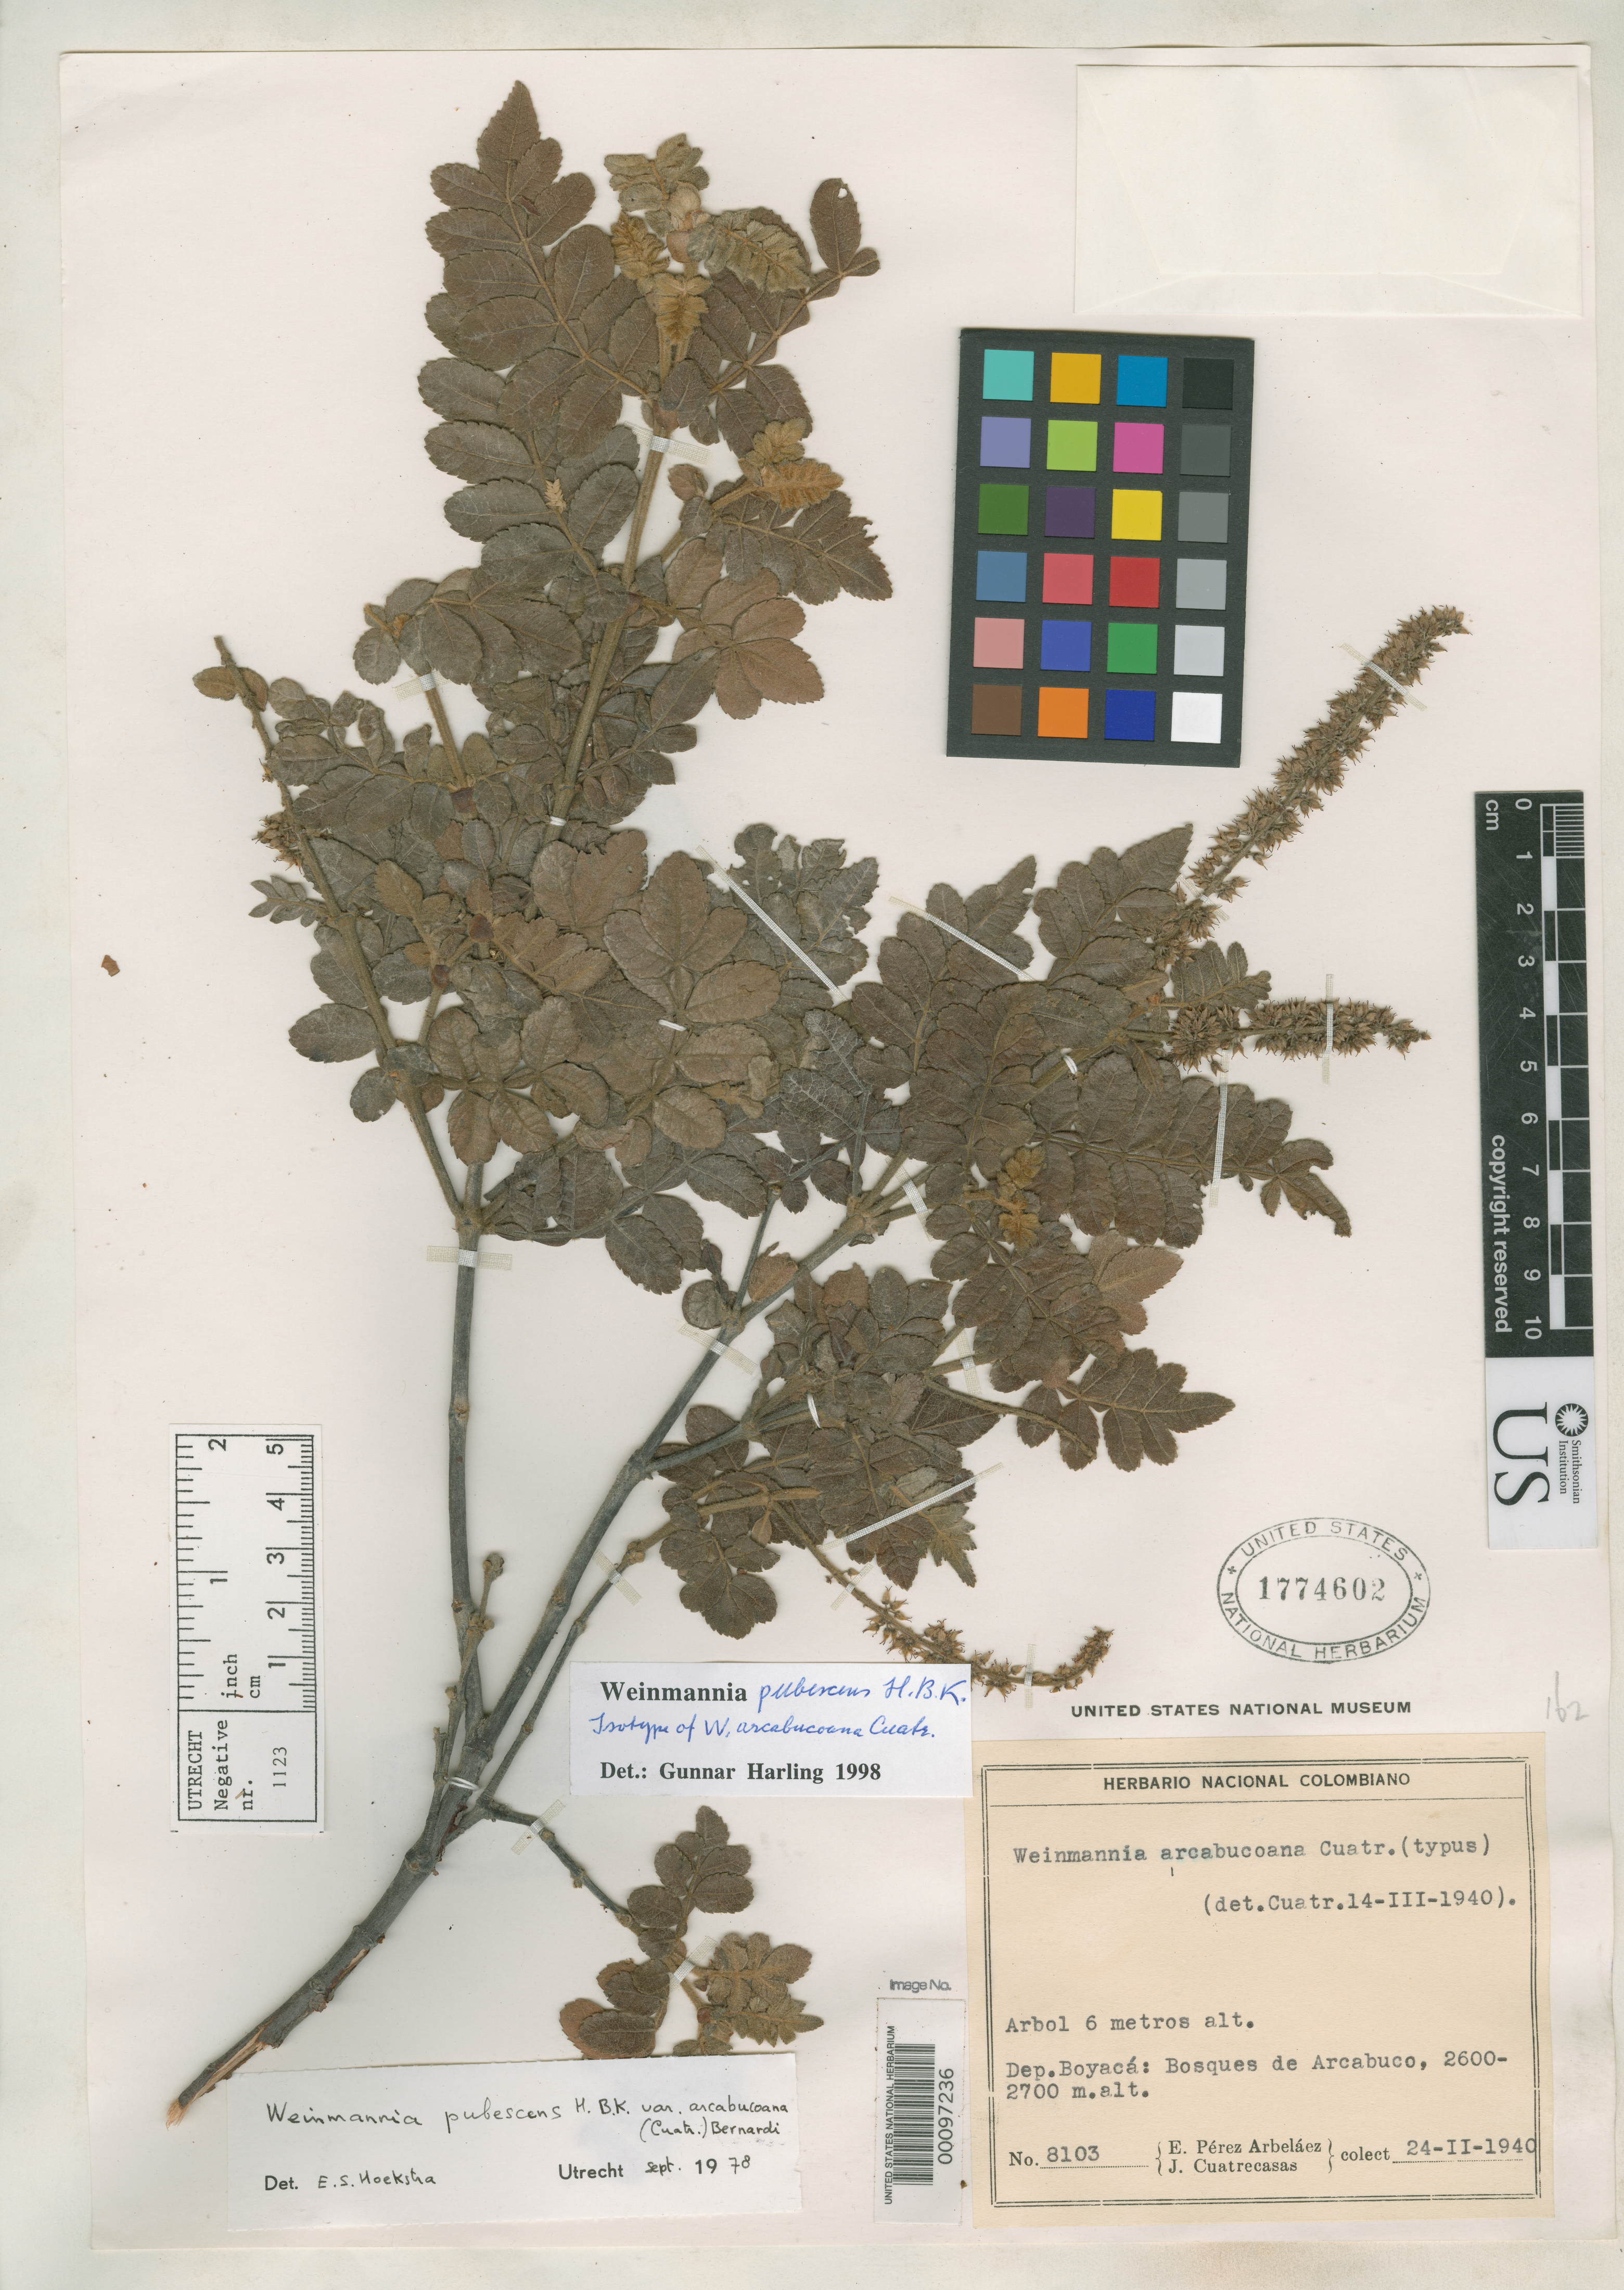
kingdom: Plantae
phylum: Tracheophyta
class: Magnoliopsida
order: Oxalidales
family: Cunoniaceae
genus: Weinmannia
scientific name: Weinmannia arcabucoana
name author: Cuatrec.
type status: Isotype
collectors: E. Pérez Arbeláez & J. Cuatrecasas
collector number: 8103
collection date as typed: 24 Feb 1940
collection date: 1940-02-24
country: Colombia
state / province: Boyacá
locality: Bosques de Arcabuco, Cordillera Oriental.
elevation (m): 2600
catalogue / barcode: US 1774602